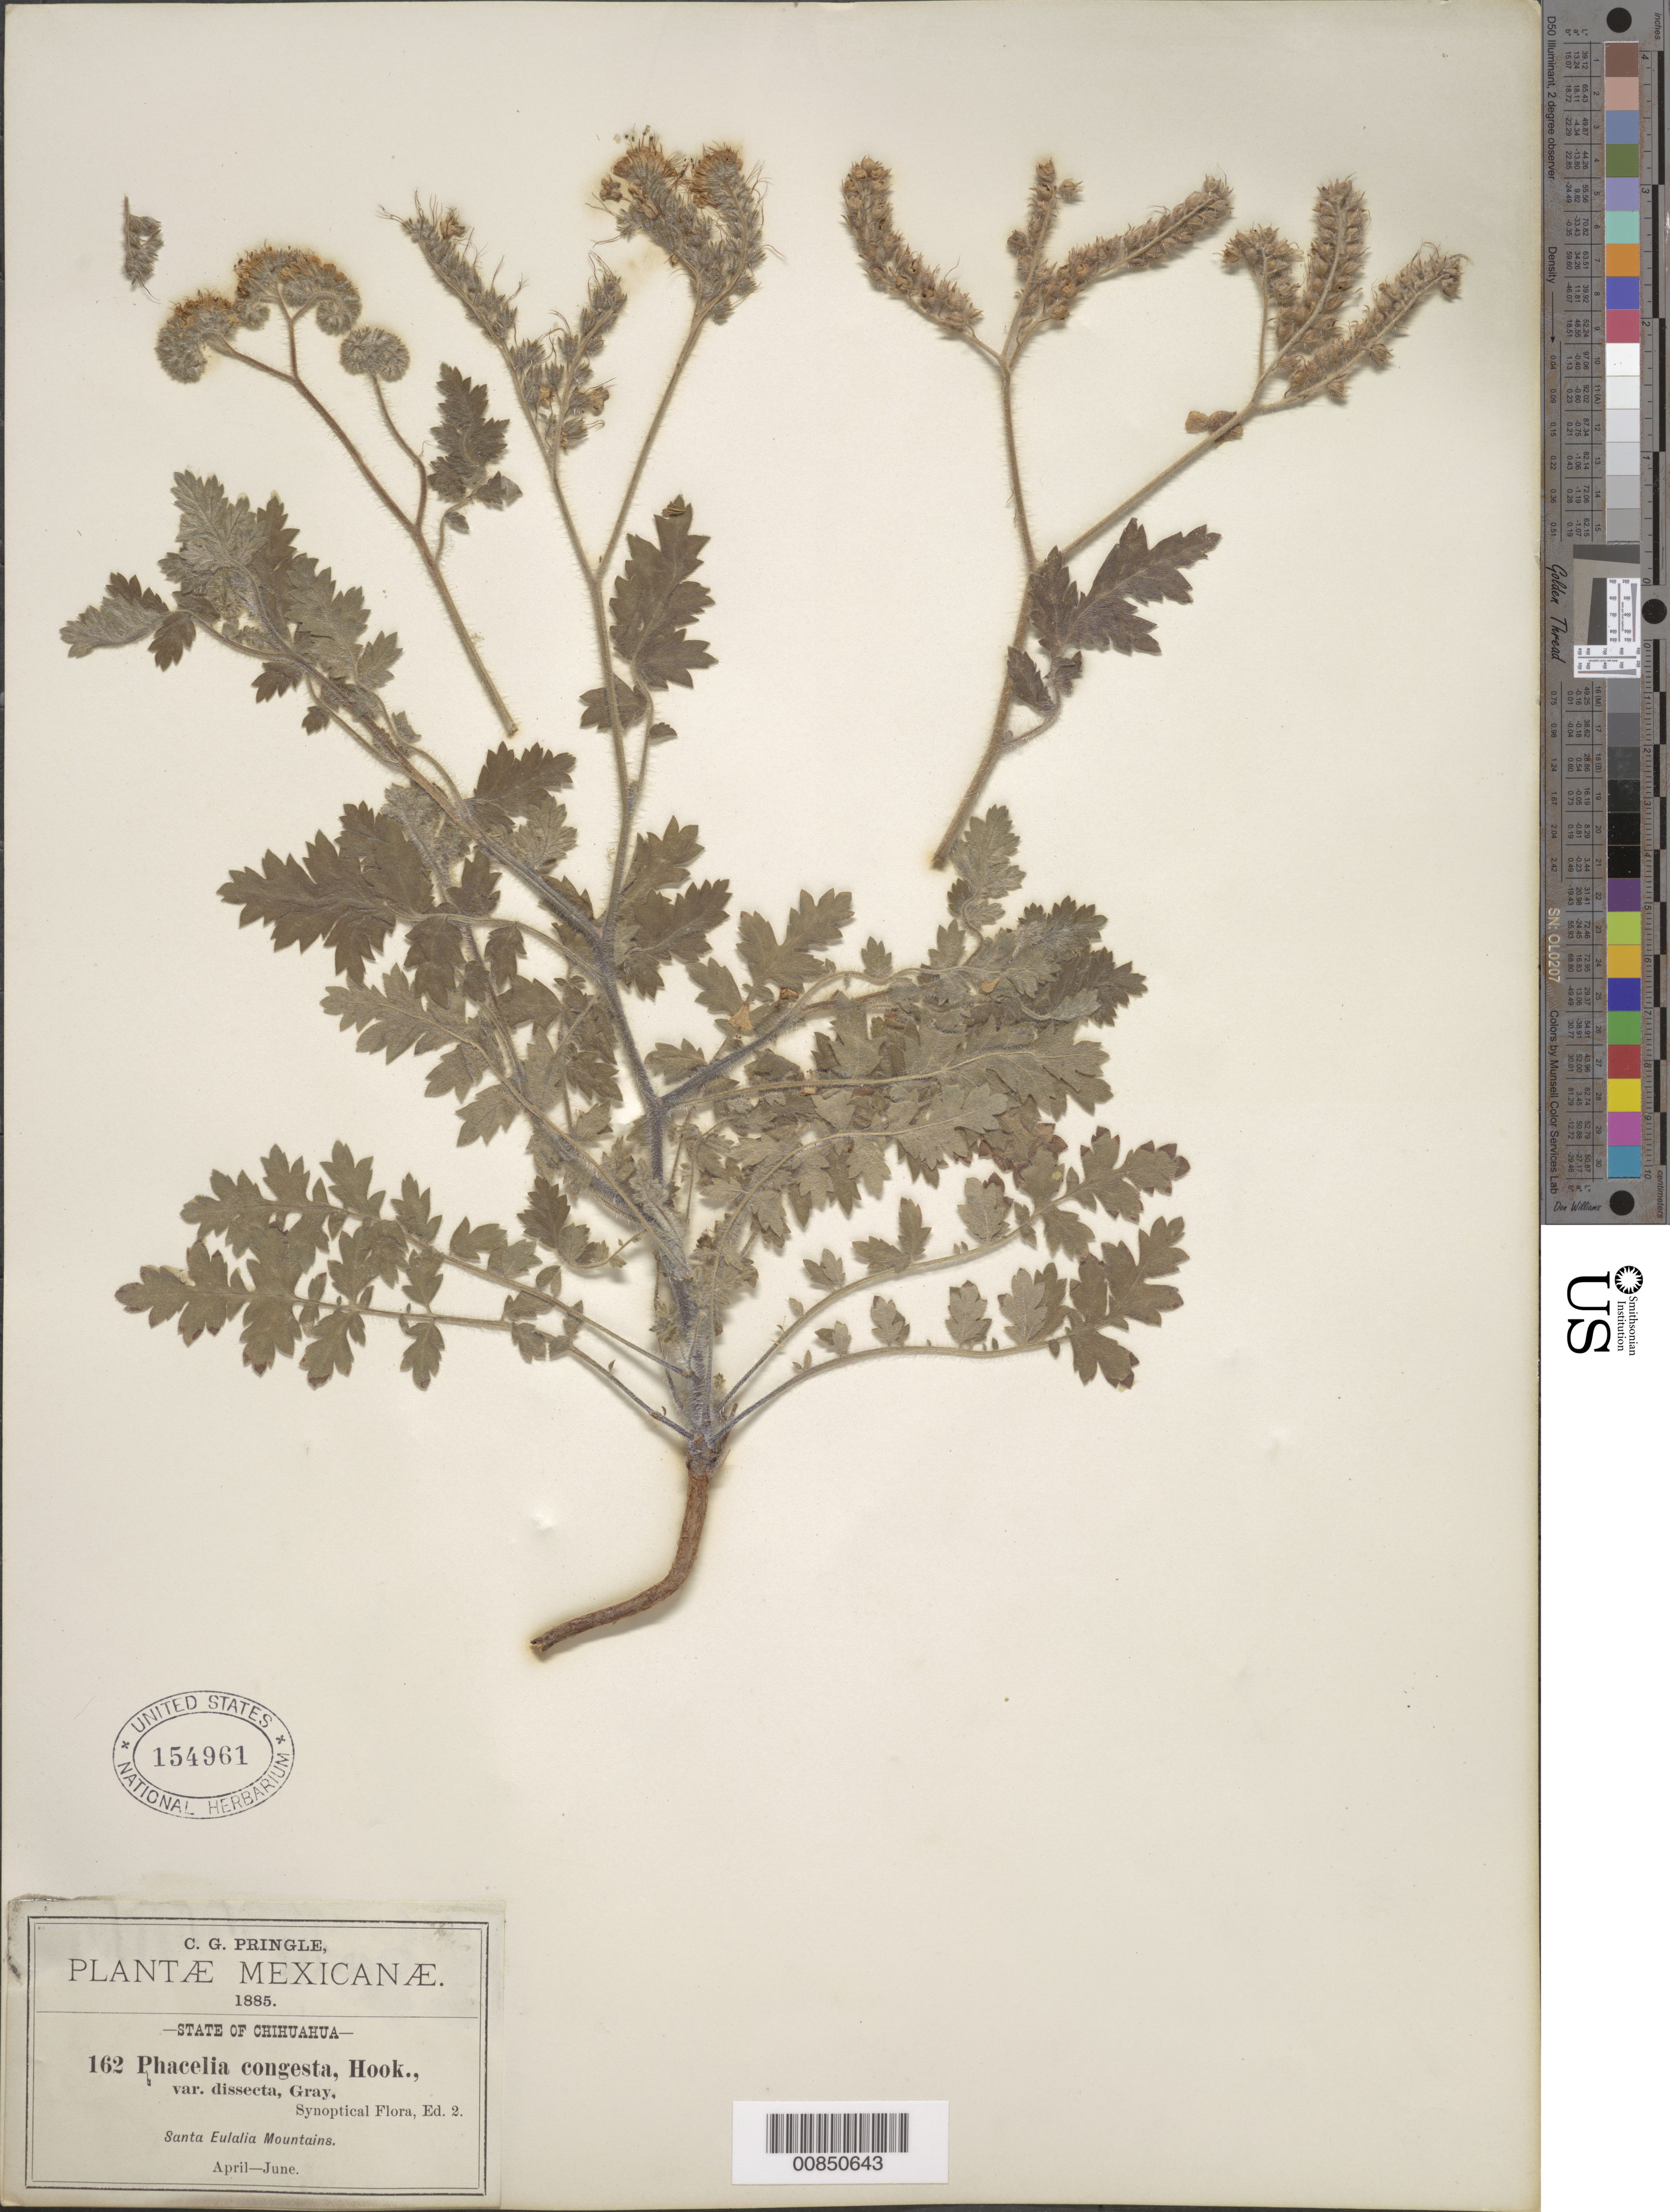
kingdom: Plantae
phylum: Tracheophyta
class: Magnoliopsida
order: Boraginales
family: Hydrophyllaceae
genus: Phacelia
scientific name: Phacelia congesta var. dissecta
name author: A. Gray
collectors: C. G. Pringle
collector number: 162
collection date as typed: Apr 1885 to -- Jun 1885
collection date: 1885-04/1885-06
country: Mexico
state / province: Chihuahua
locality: Santa Eulalia Mountains, Chihuahua.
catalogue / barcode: US 154961